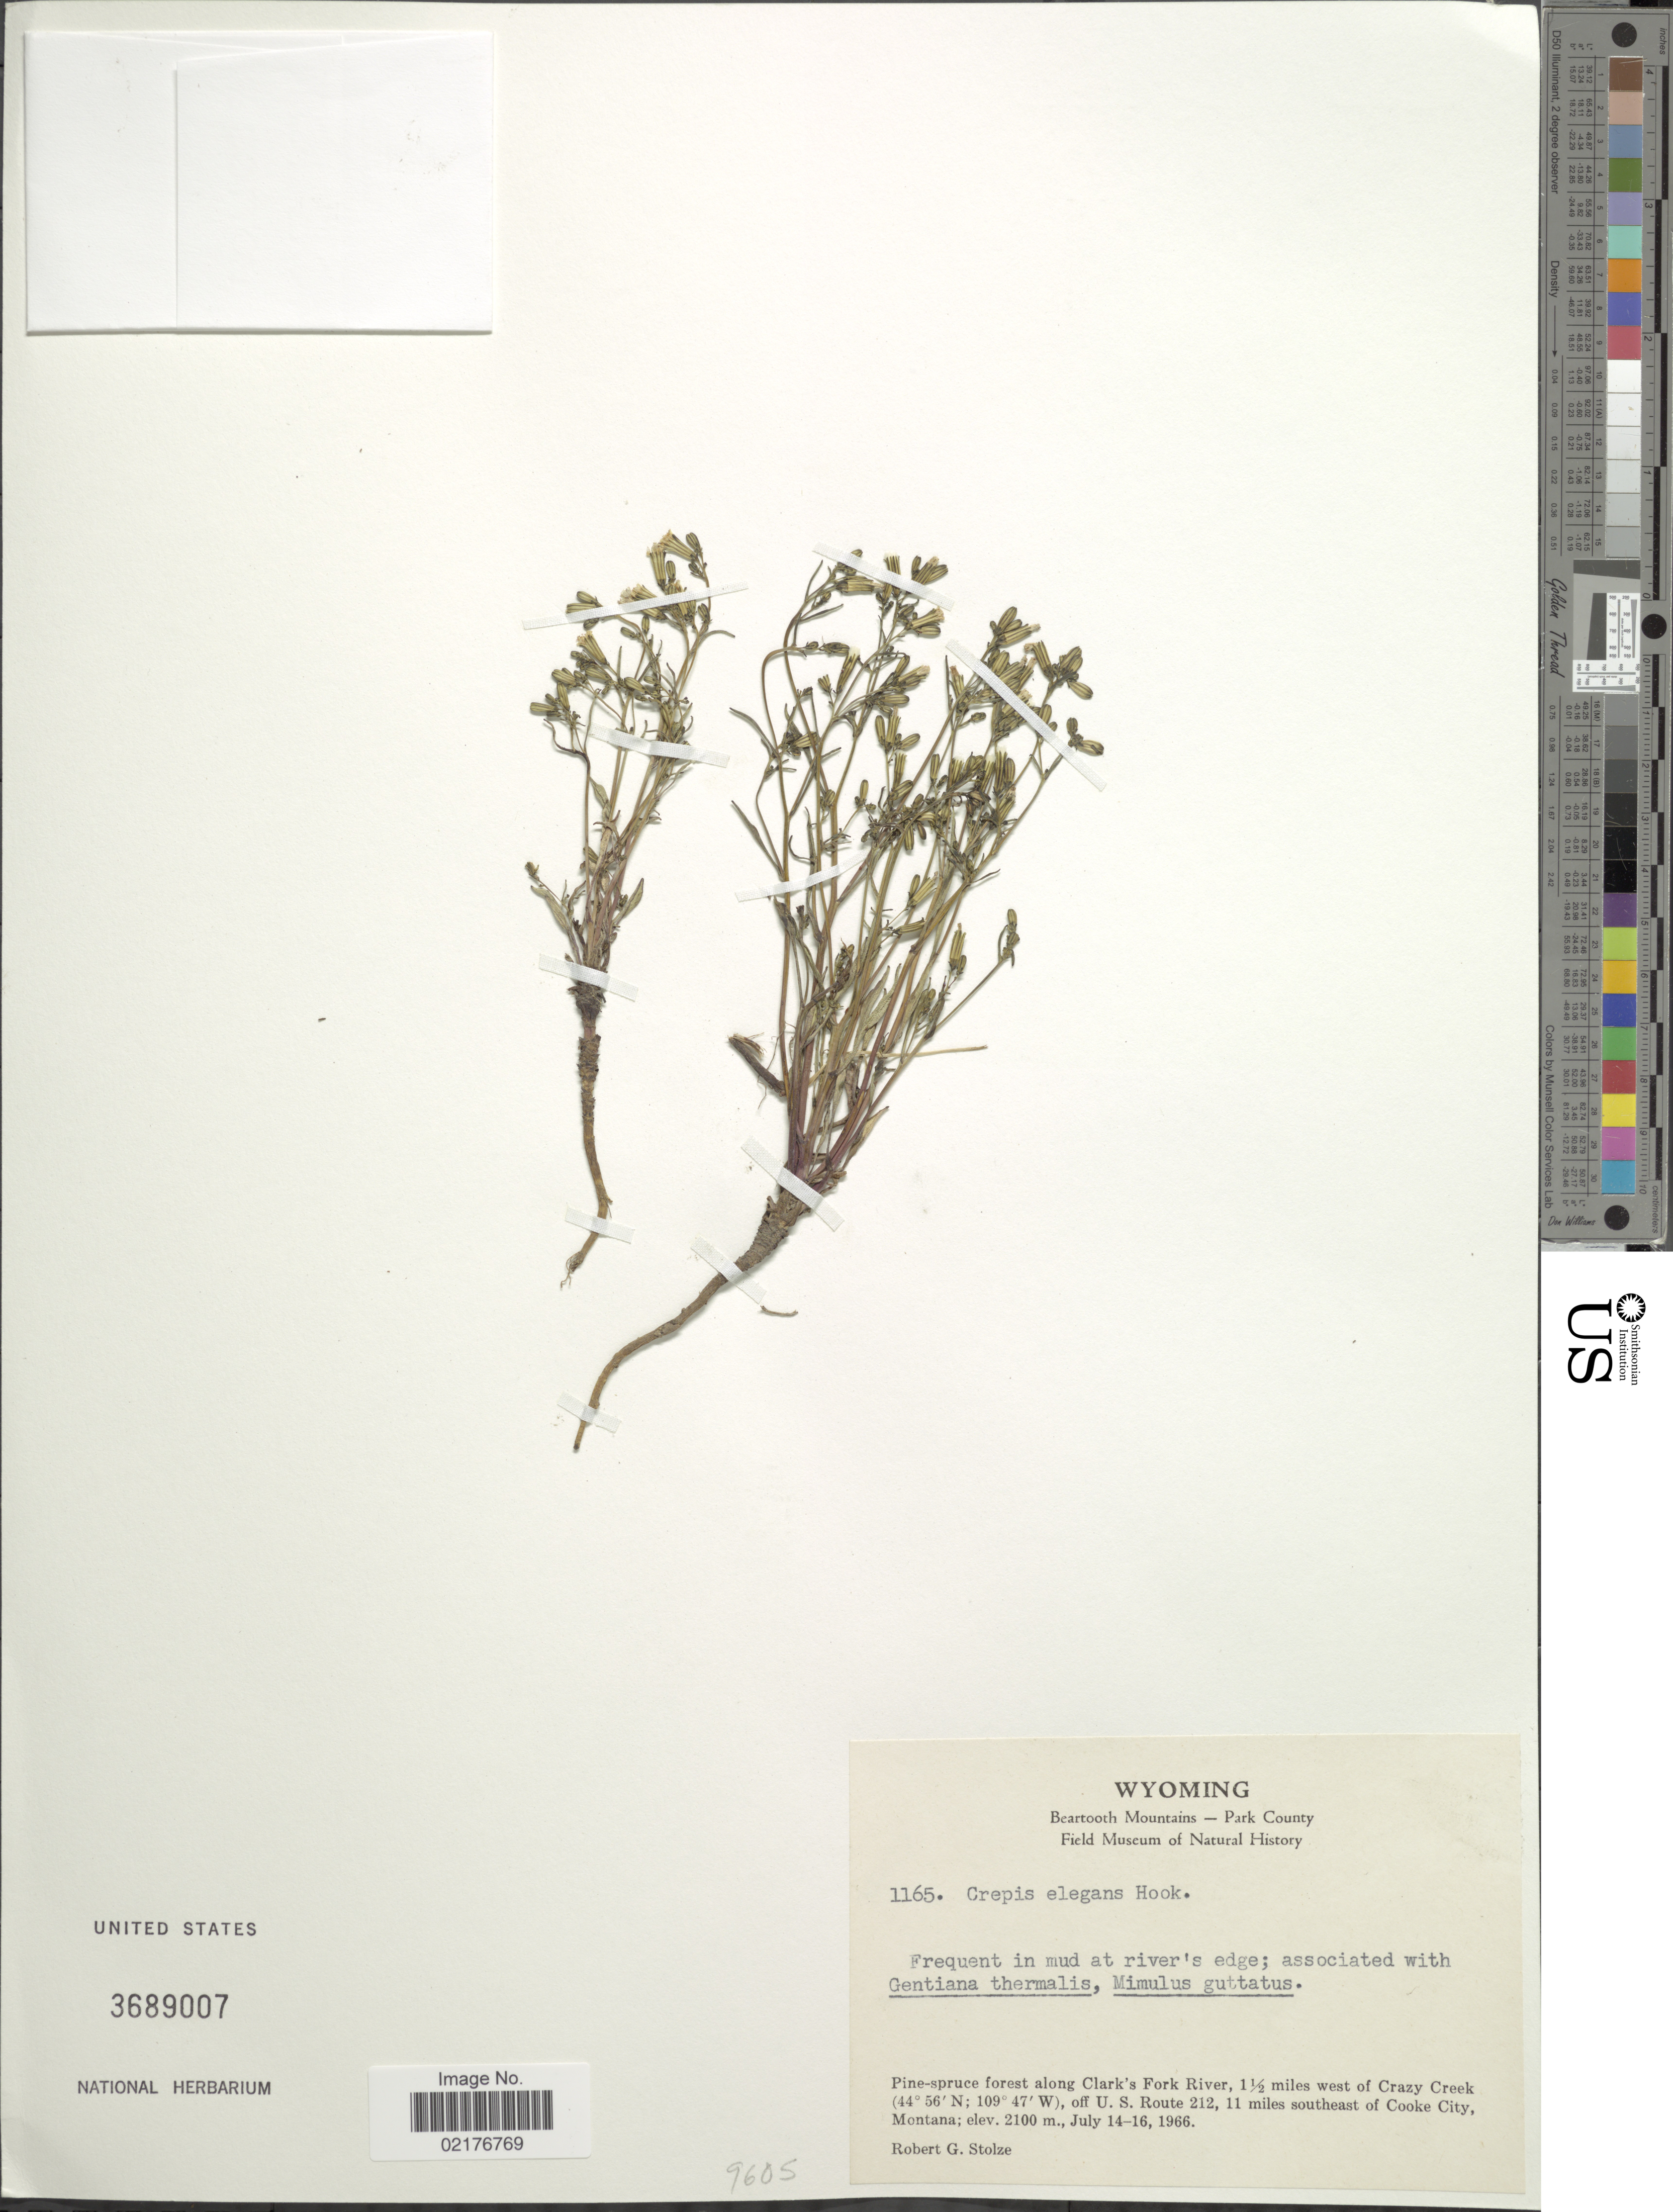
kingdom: Plantae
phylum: Tracheophyta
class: Magnoliopsida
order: Asterales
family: Asteraceae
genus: Askellia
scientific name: Askellia elegans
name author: (Hook.) W.A. Weber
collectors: R. G. Stolze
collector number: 1165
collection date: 1966-07-14/1966-07-16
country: United States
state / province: Wyoming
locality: Beartooth Mountains, park County, Pine-spruce forest along Clark's Fork River, 1½ miles west of Crazy Creek, off U.S. Route 212, 11 miles southeast of Cooke City Montana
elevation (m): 2100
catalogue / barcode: US 3689007